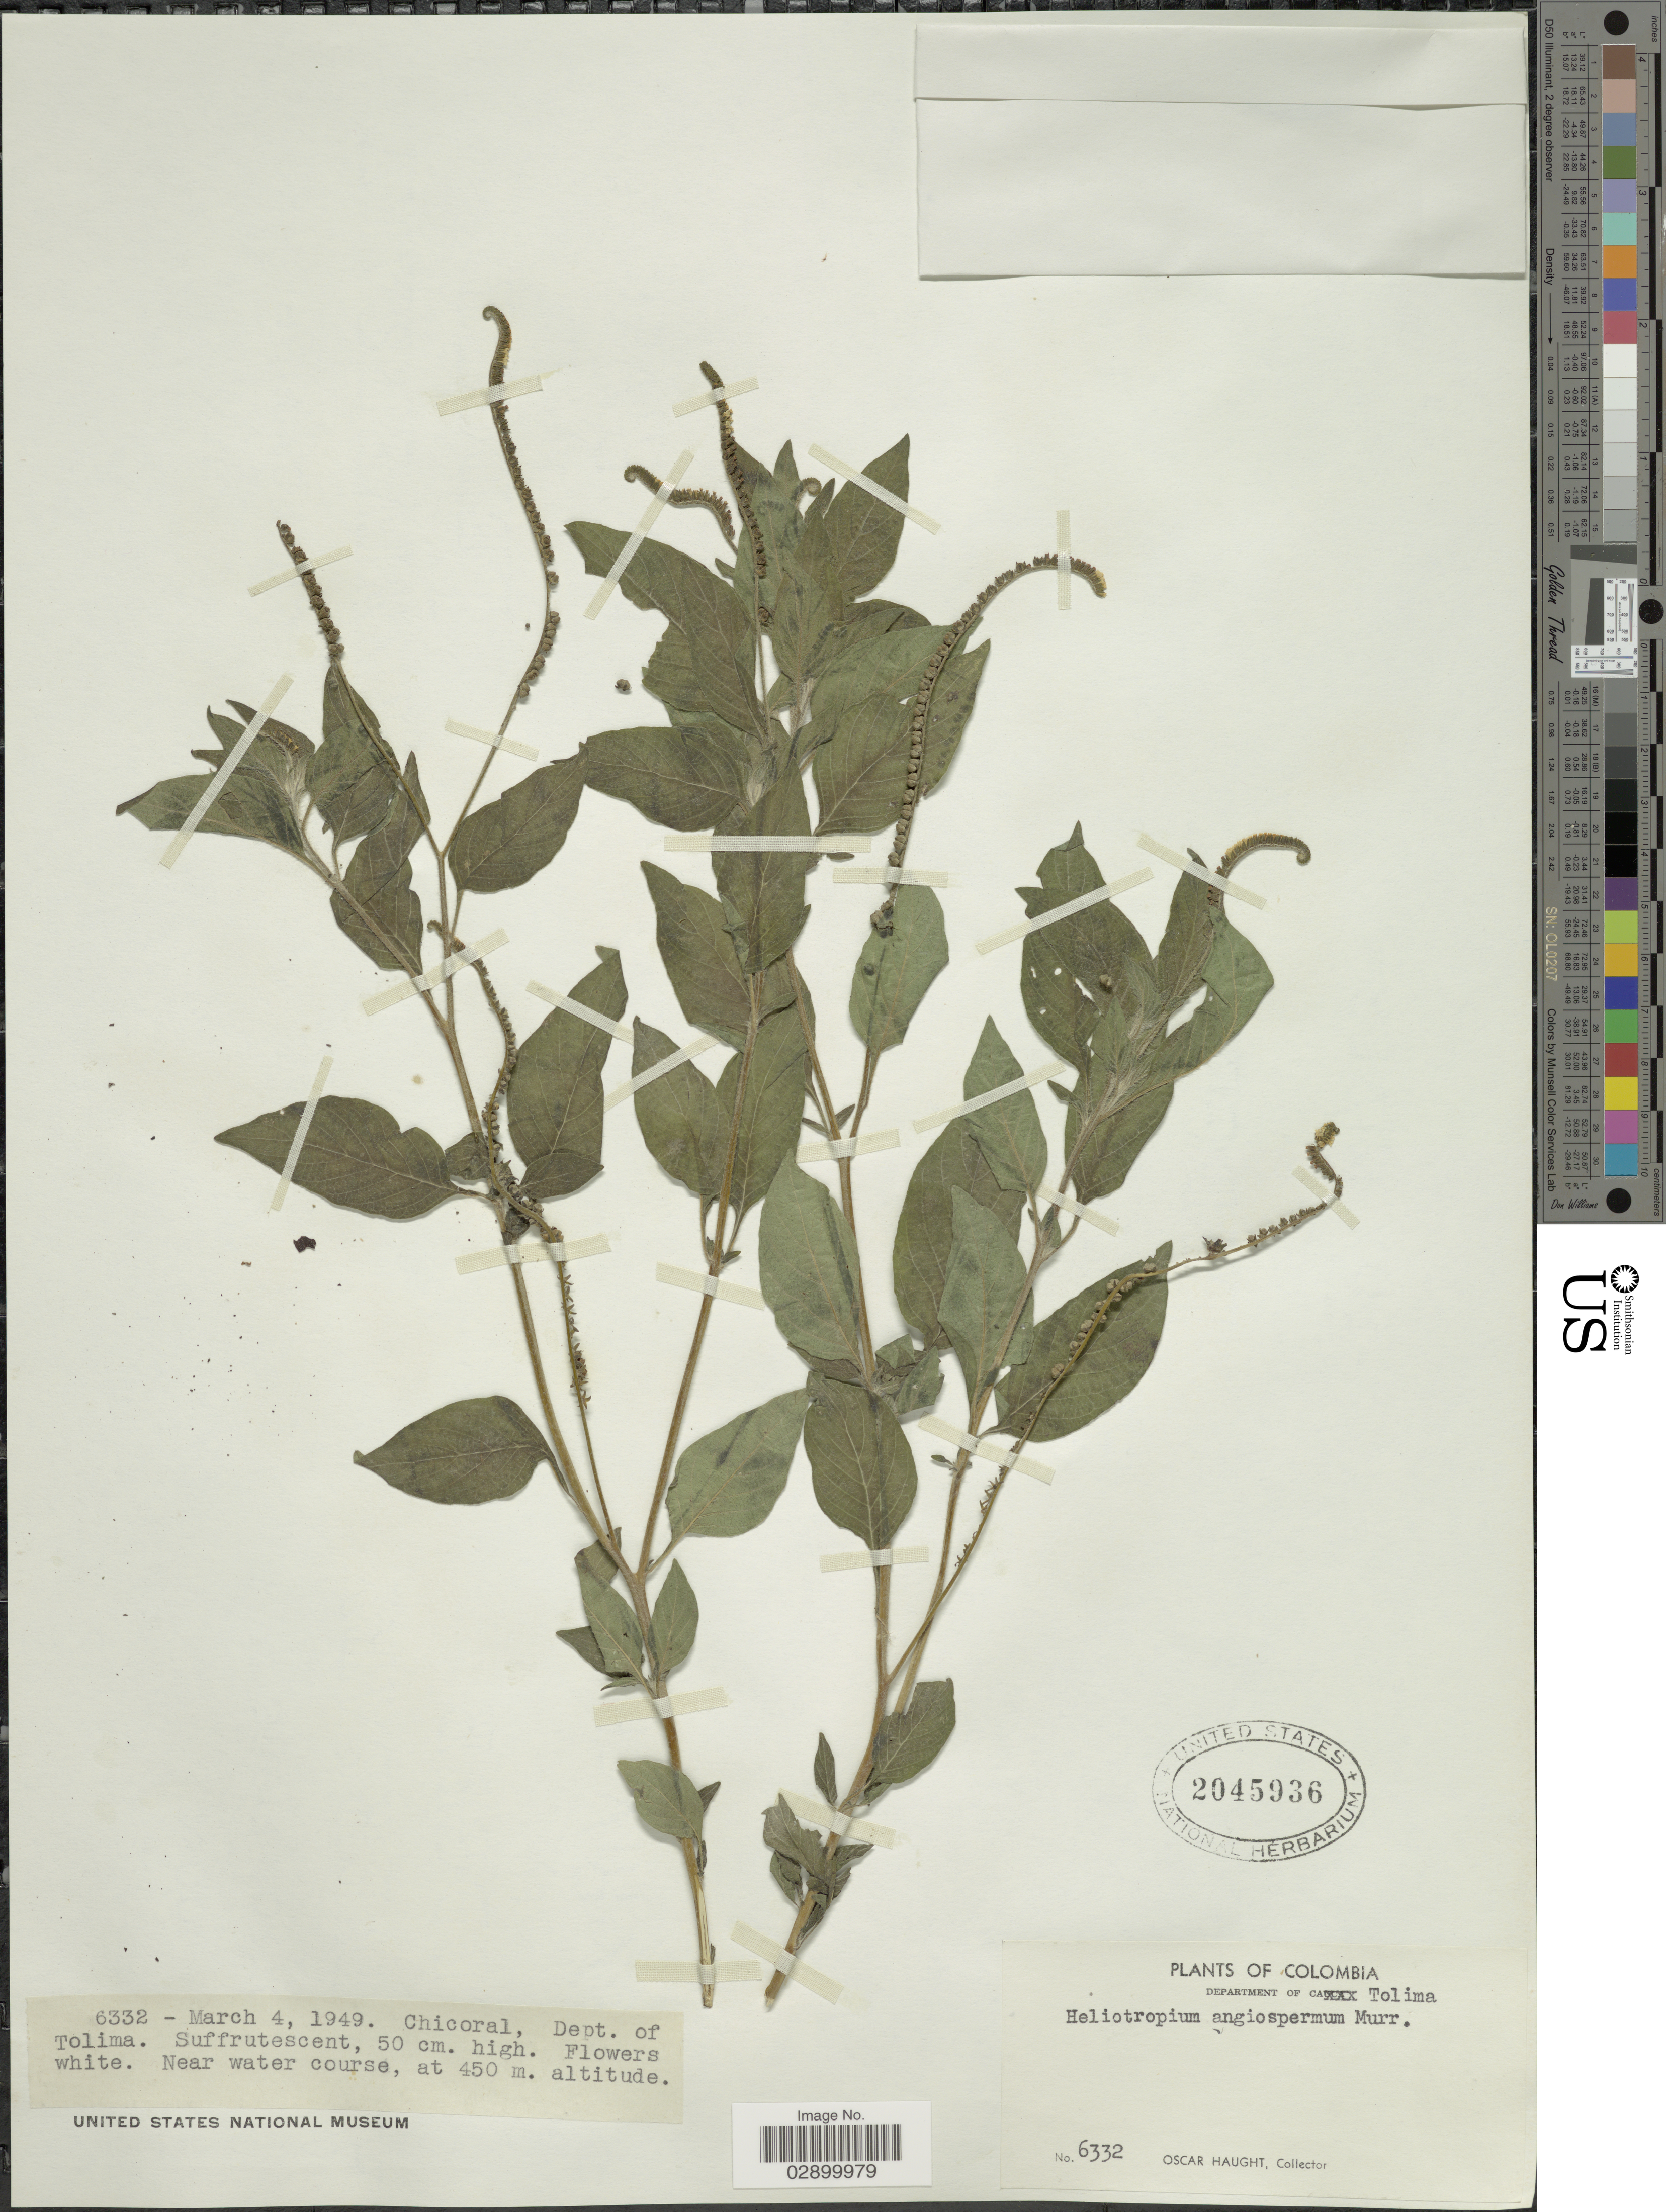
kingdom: Plantae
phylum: Tracheophyta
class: Magnoliopsida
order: Boraginales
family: Heliotropiaceae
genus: Heliotropium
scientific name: Heliotropium angiospermum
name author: Murray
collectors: O. Haught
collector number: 6332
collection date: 1949-03-04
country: Colombia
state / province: Tolima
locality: Department of Tolima. Chicoral.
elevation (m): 450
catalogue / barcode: US 2045936